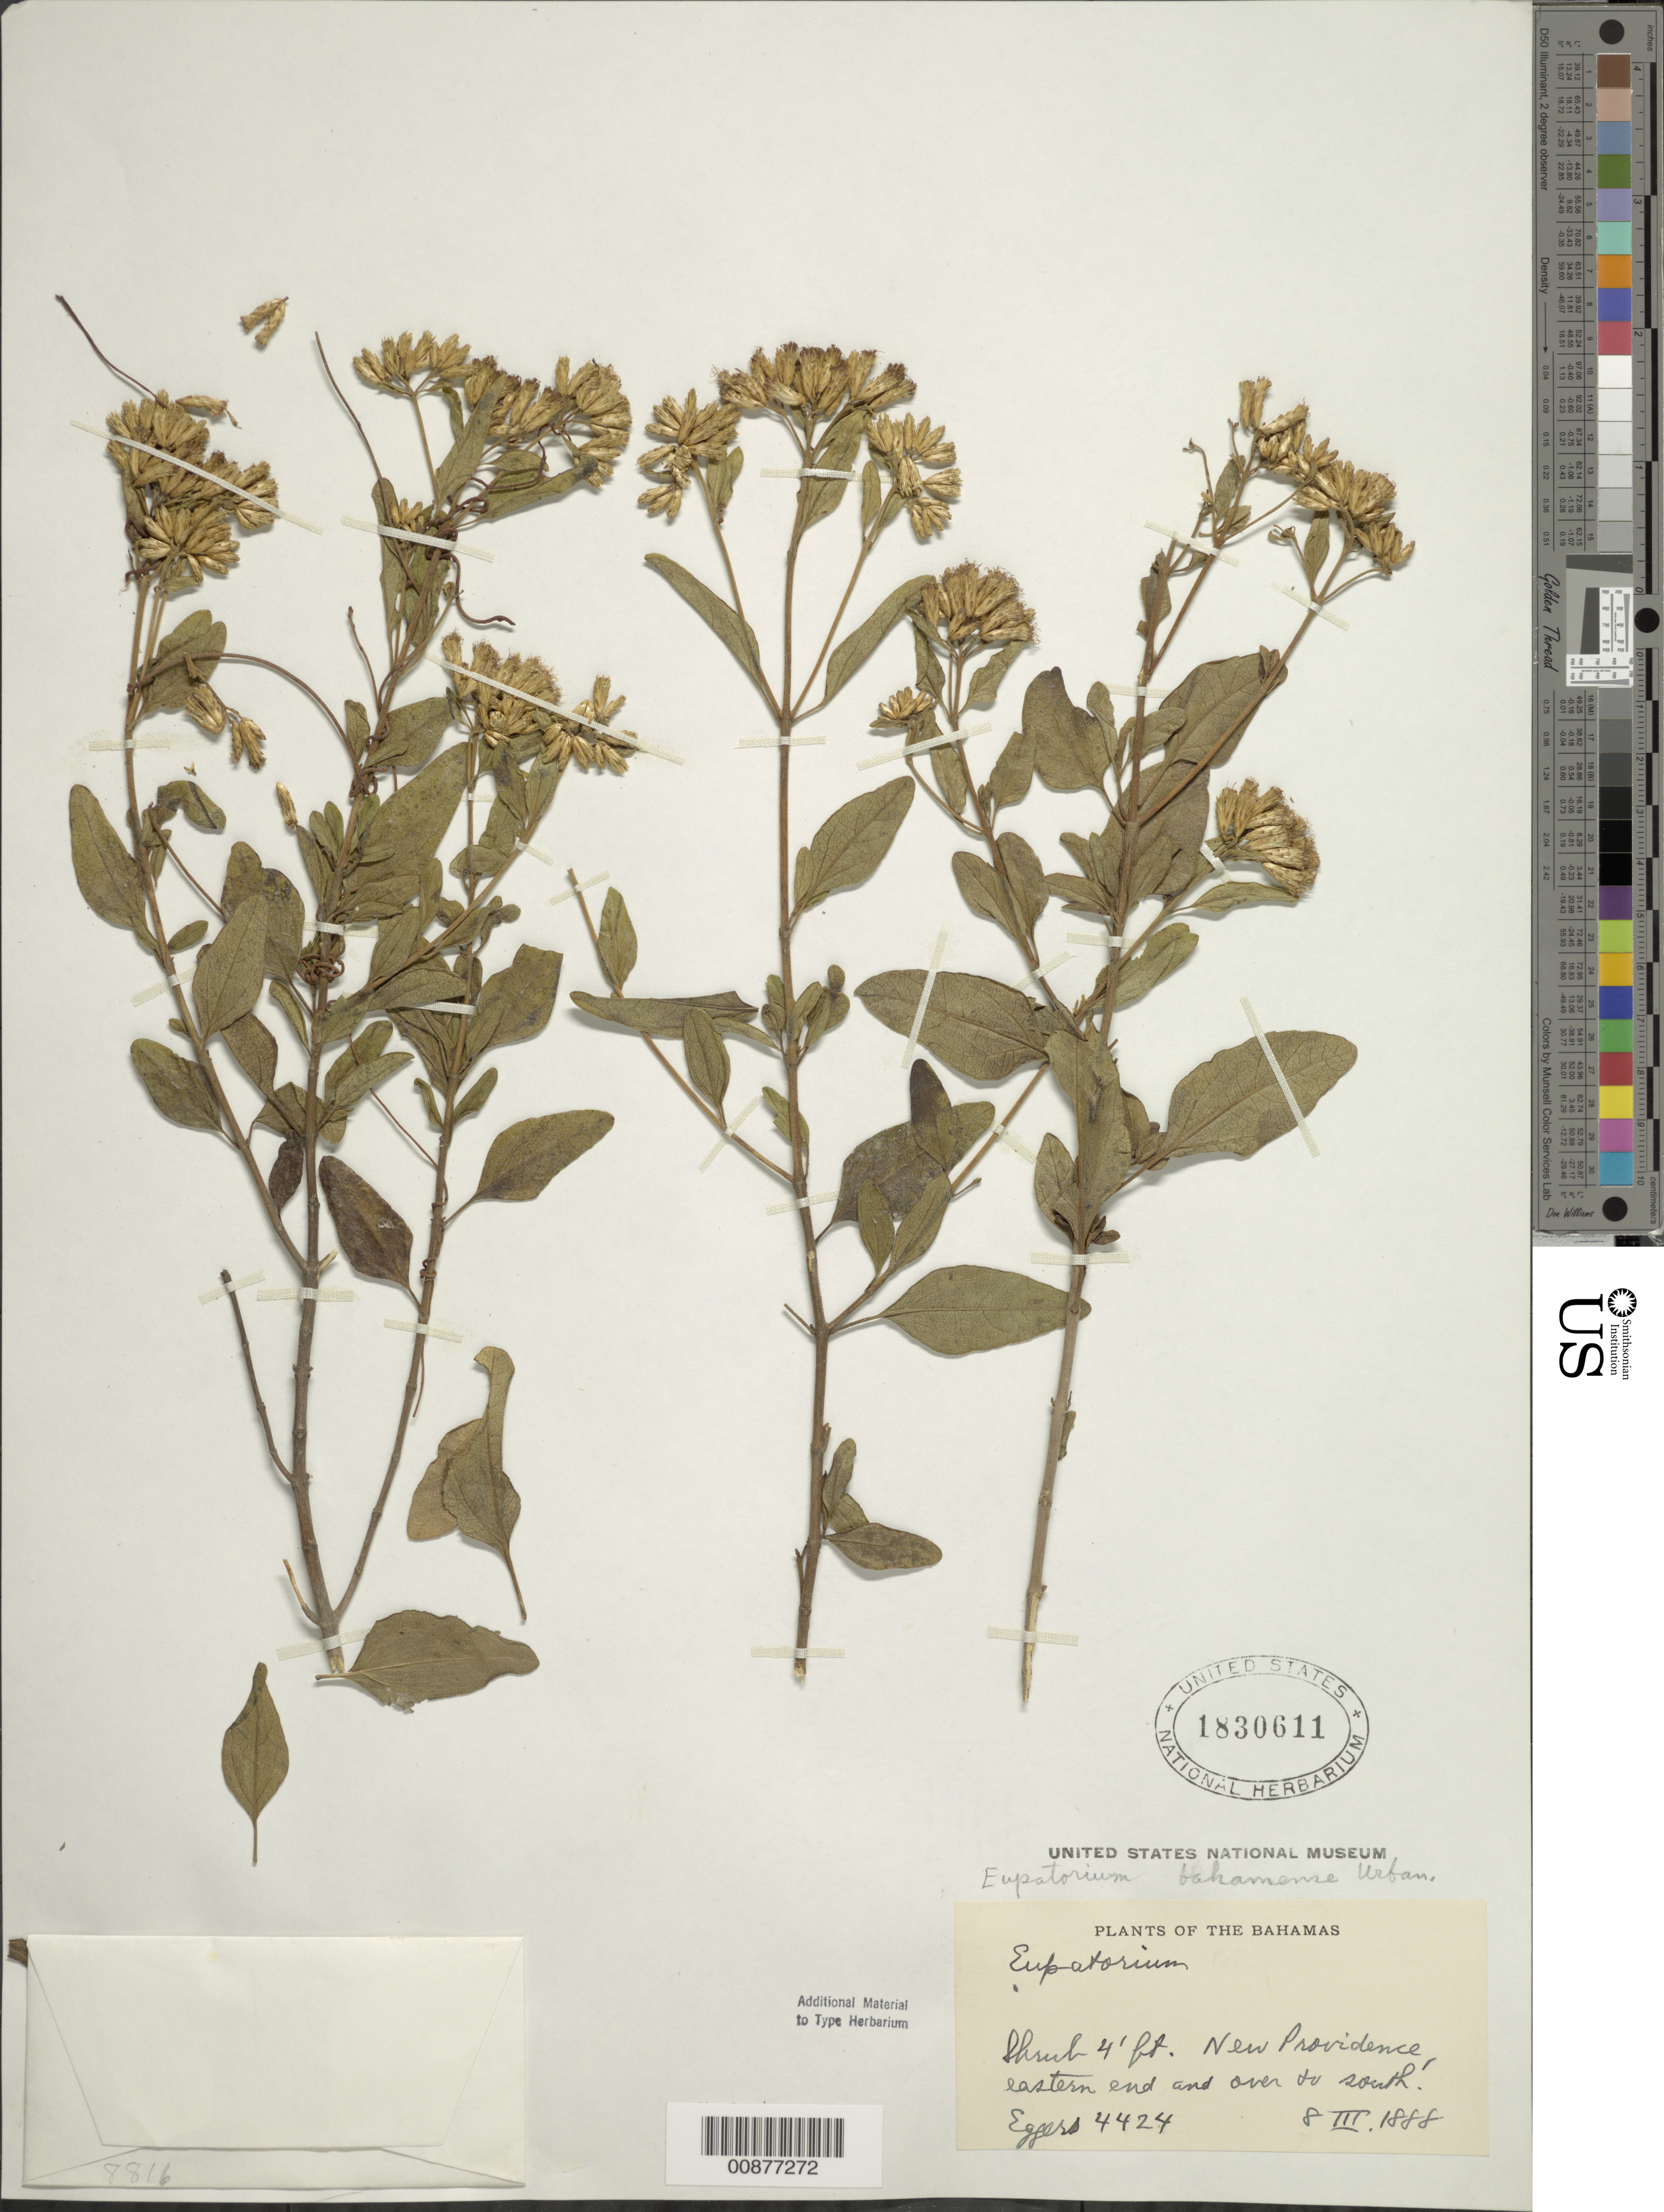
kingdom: Plantae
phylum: Tracheophyta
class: Magnoliopsida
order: Asterales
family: Asteraceae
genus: Chromolaena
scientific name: Chromolaena bahamensis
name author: (Northr.) R.M. King & H. Rob.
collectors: H. F. A. von Eggers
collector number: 4424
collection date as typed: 08 Mar 1888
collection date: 1888-03-08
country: Bahamas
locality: New Providence, eastern end and over to south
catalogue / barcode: US 1830611